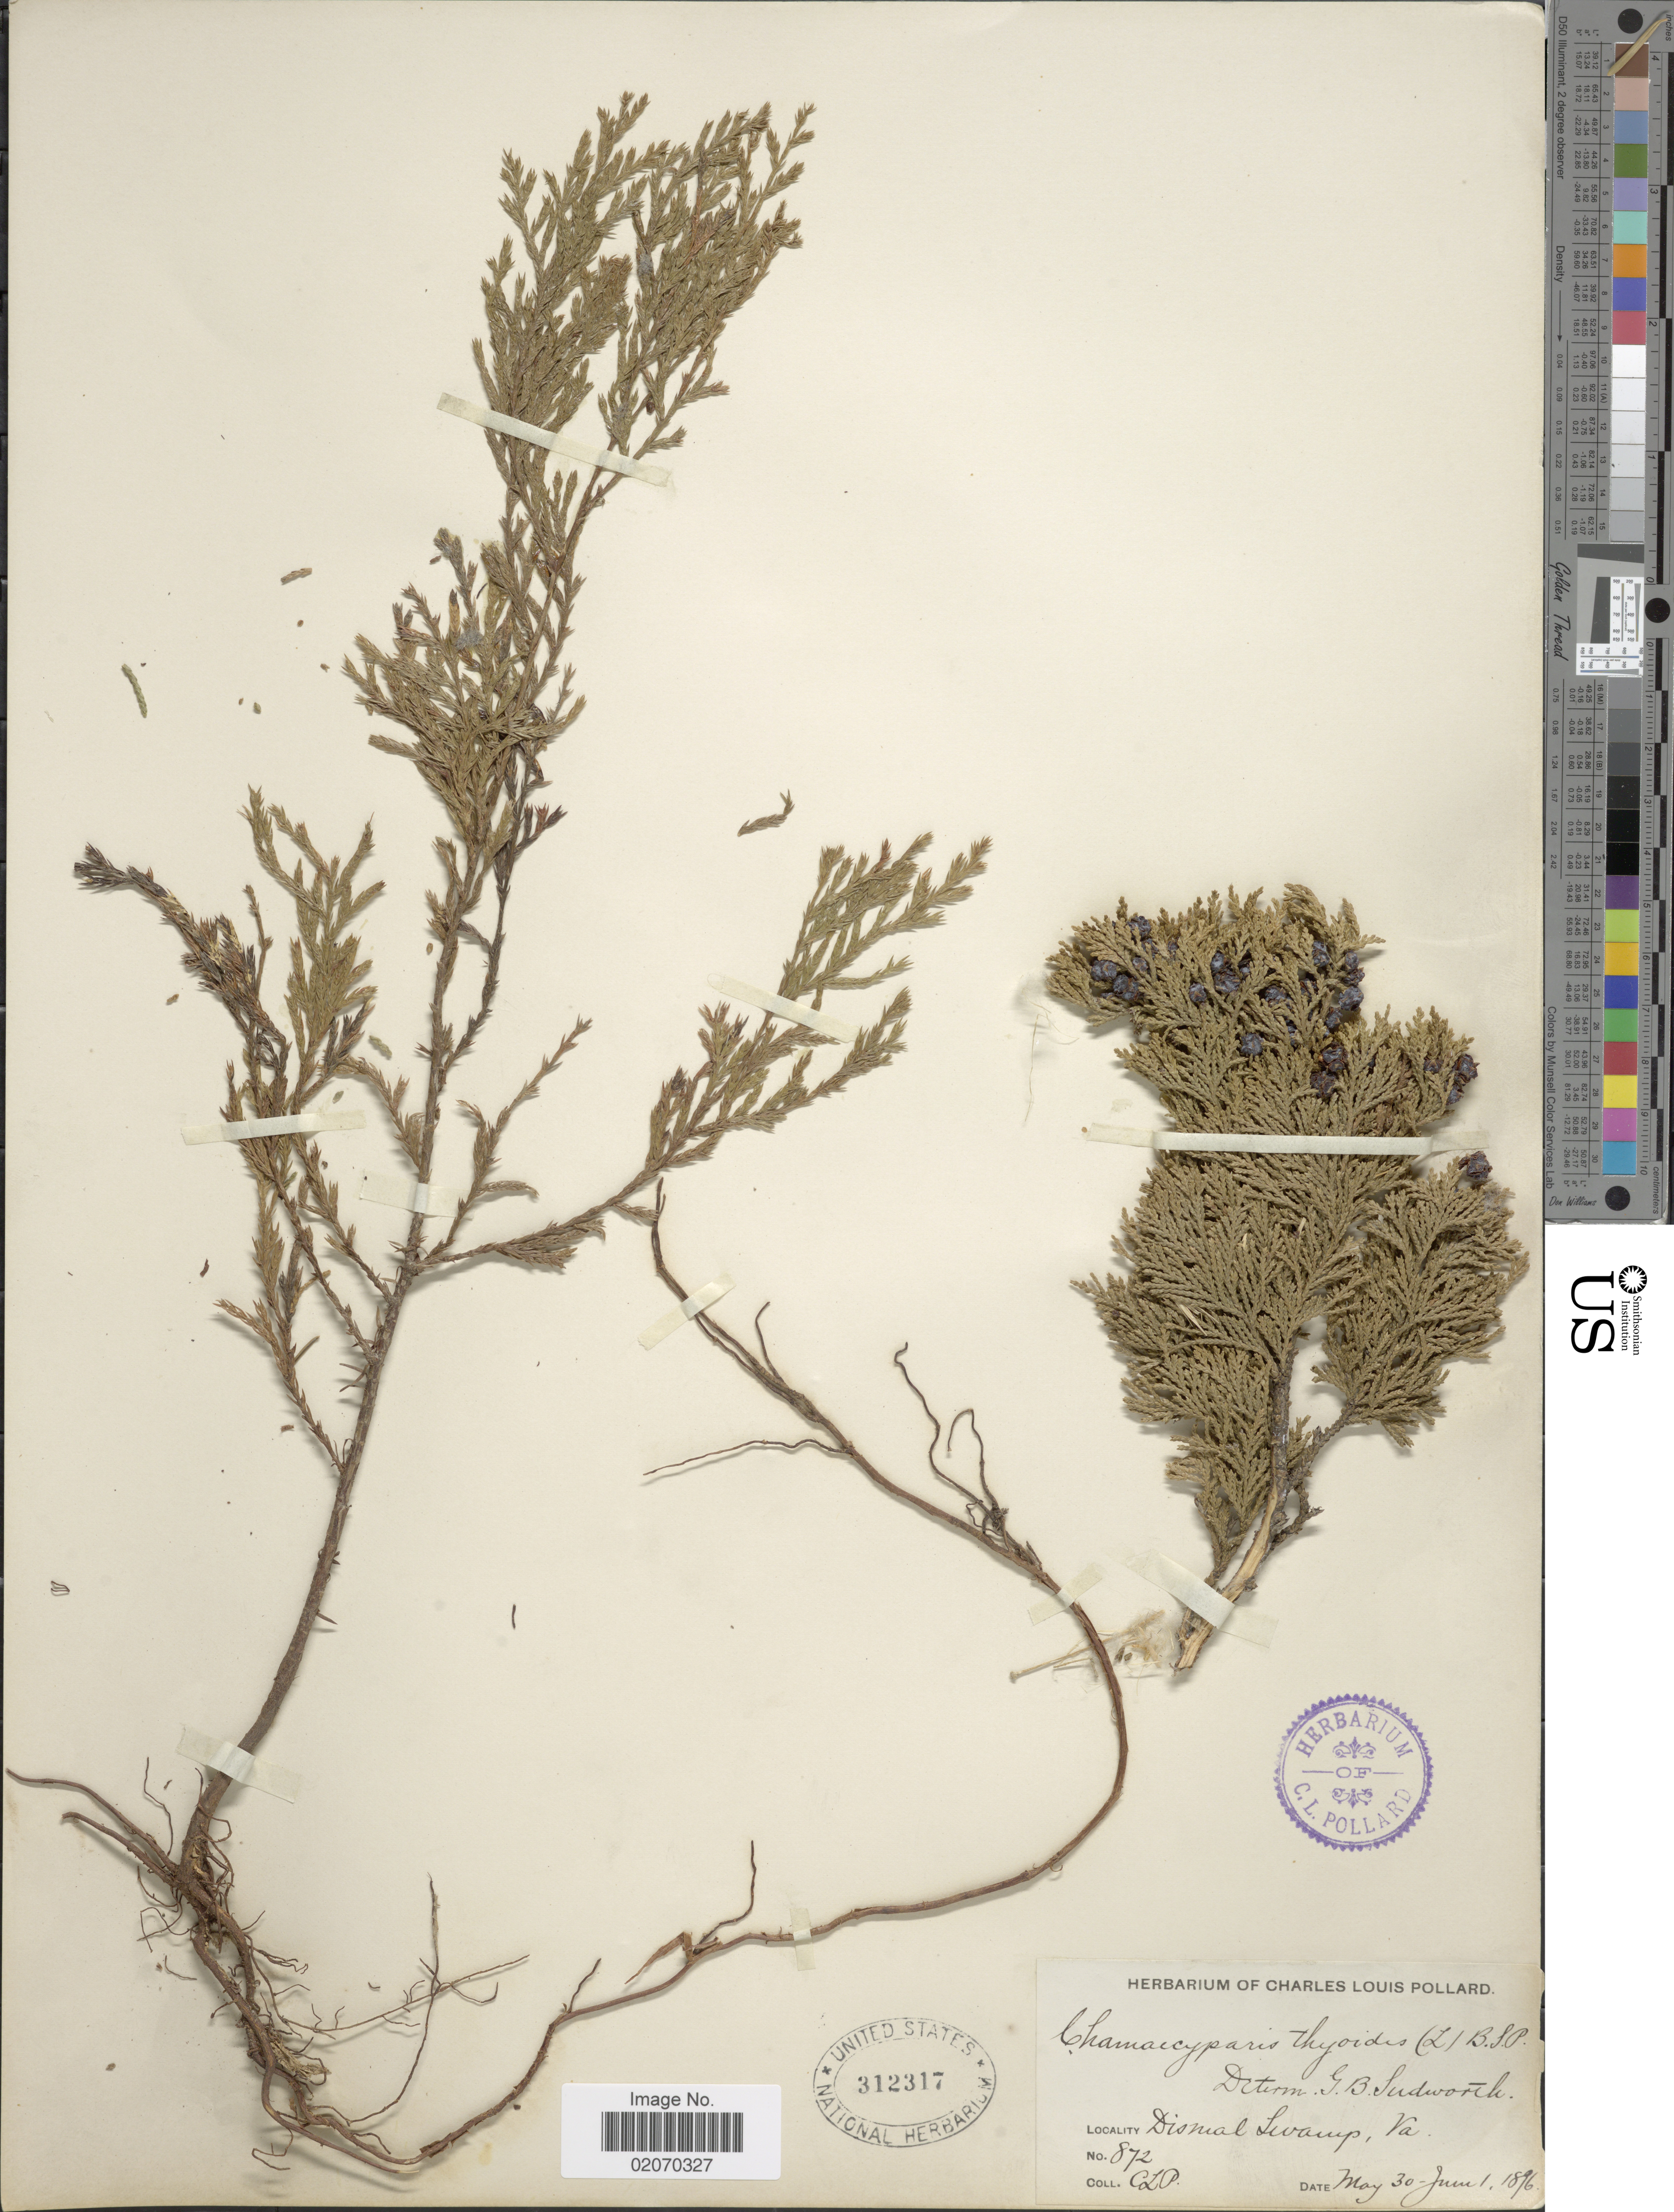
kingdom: Plantae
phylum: Tracheophyta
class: Pinopsida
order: Pinales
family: Cupressaceae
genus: Chamaecyparis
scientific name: Chamaecyparis thyoides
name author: (L.) Britton, Stearns & Poggenb.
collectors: C. L. Pollard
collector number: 872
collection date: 1896-05-30/1896-06-01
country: United States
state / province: Virginia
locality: Dismal Swamp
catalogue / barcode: US 312317